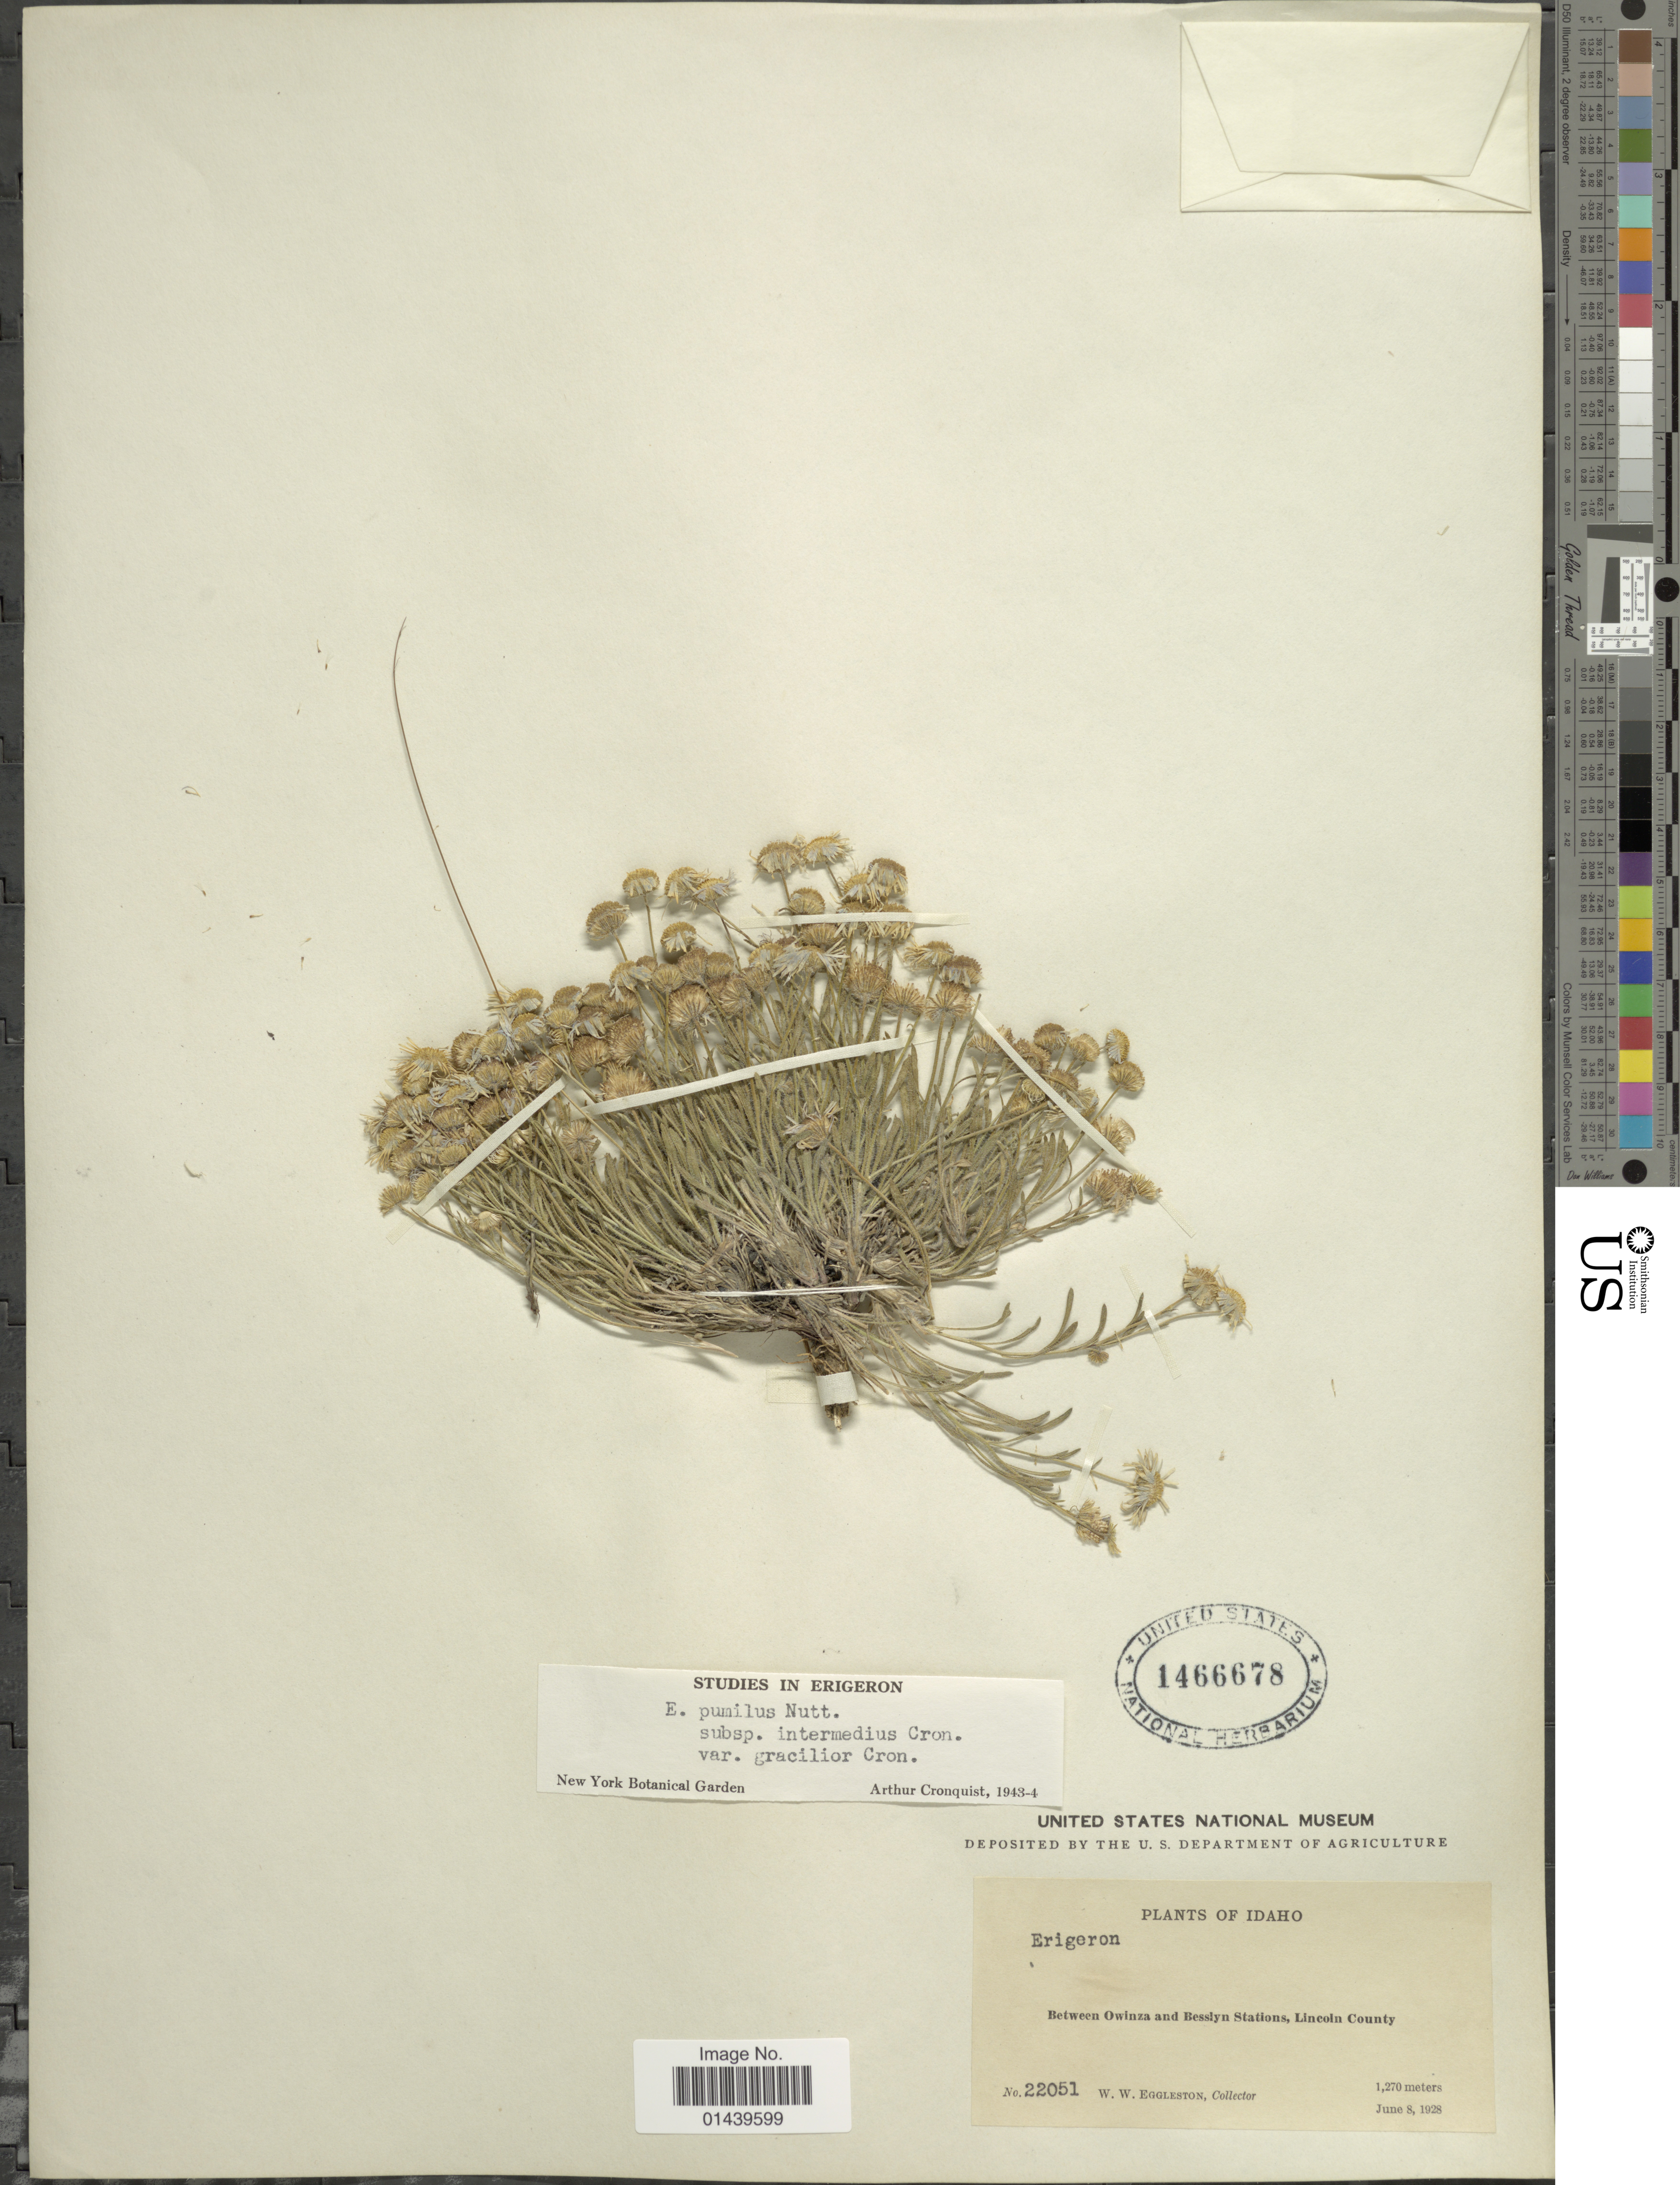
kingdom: Plantae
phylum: Tracheophyta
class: Magnoliopsida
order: Asterales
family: Asteraceae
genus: Erigeron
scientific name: Erigeron pumilus subsp. intermedius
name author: Cronq.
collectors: W. W. Eggleston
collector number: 22051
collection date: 1928-06-08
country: United States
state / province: Idaho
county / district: Lincoln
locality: Between Owinza and Besslyn Stations, Lincoln County.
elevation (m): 1270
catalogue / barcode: US 1466678